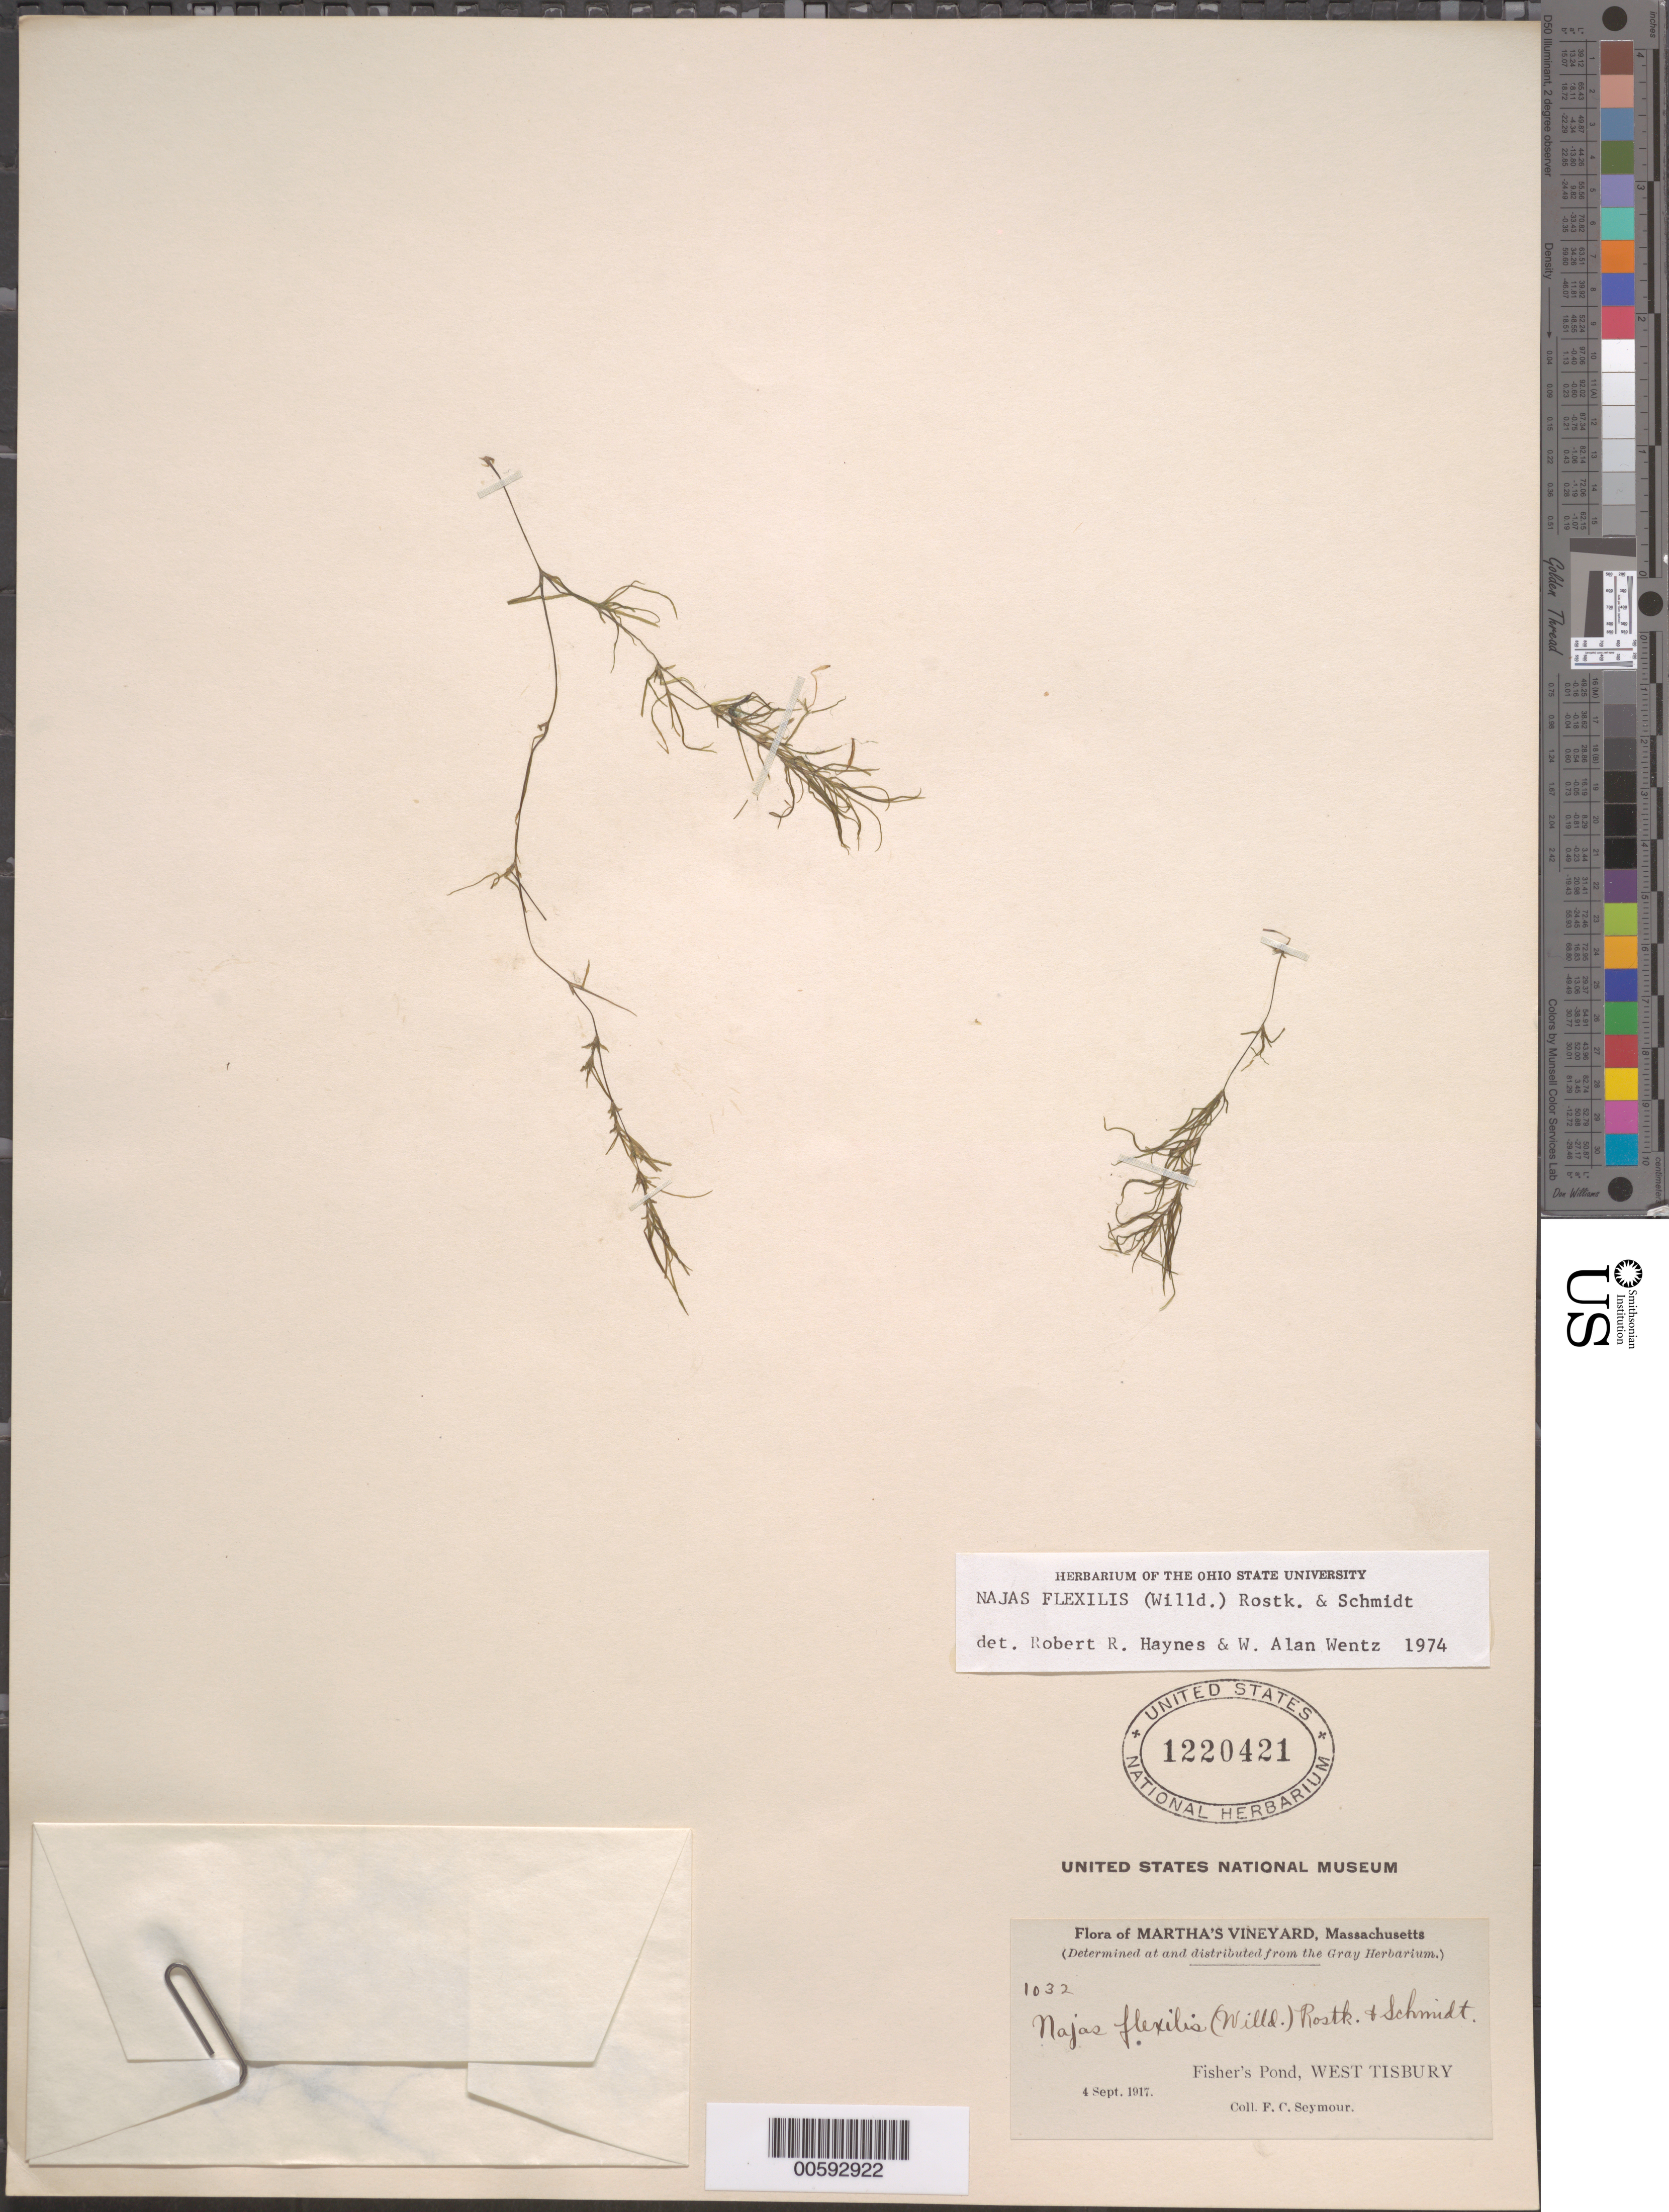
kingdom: Plantae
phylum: Tracheophyta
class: Liliopsida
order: Alismatales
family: Hydrocharitaceae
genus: Najas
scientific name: Najas flexilis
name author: (Willd.) Rostk. & Schmidt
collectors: F. C. Seymour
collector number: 1032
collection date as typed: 04 Sep 1917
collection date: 1917-09-04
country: United States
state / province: Massachusetts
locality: Fisher's Pond, West Tisbury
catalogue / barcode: US 1220421